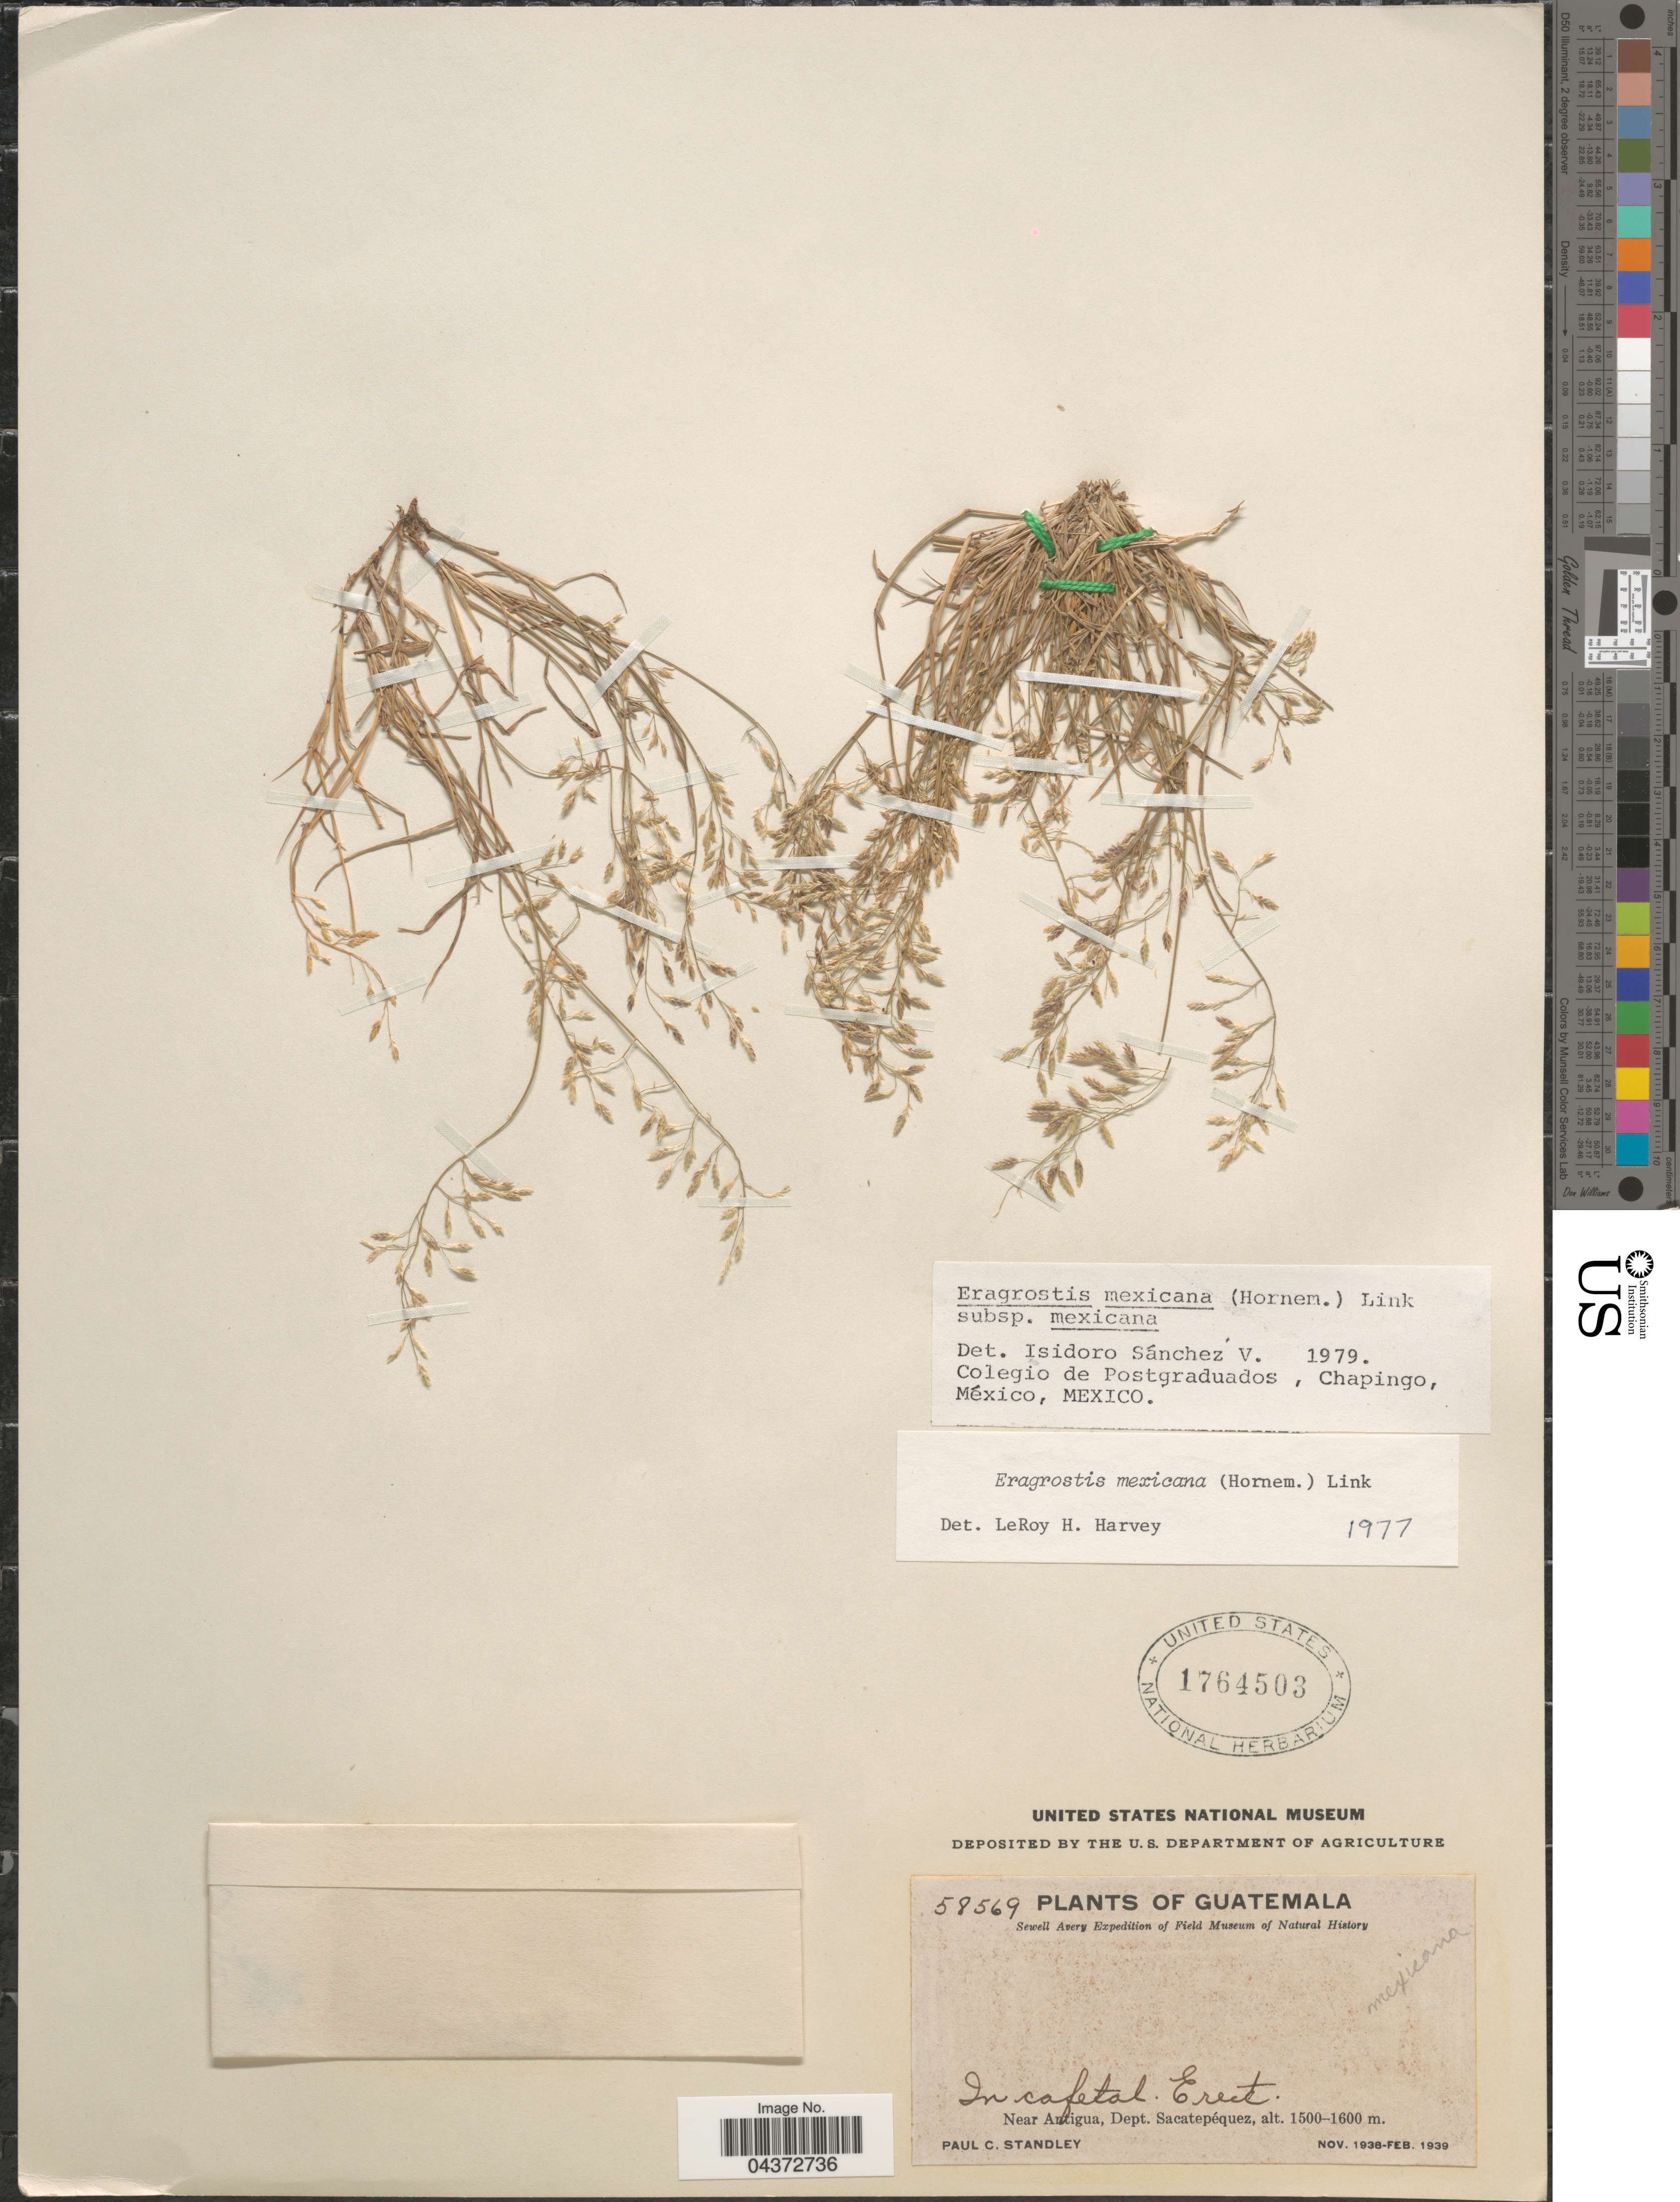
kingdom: Plantae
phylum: Tracheophyta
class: Liliopsida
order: Poales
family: Poaceae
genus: Eragrostis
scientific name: Eragrostis mexicana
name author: (Hornem.) Link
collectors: P. C. Standley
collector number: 58569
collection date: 1938-11/1939-02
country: Guatemala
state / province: Sacatepequez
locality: Sewell Avery Expedition. In cafetal. Near Antigua, Dept. Sacatepéquez.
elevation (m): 1500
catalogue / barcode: US 1764503